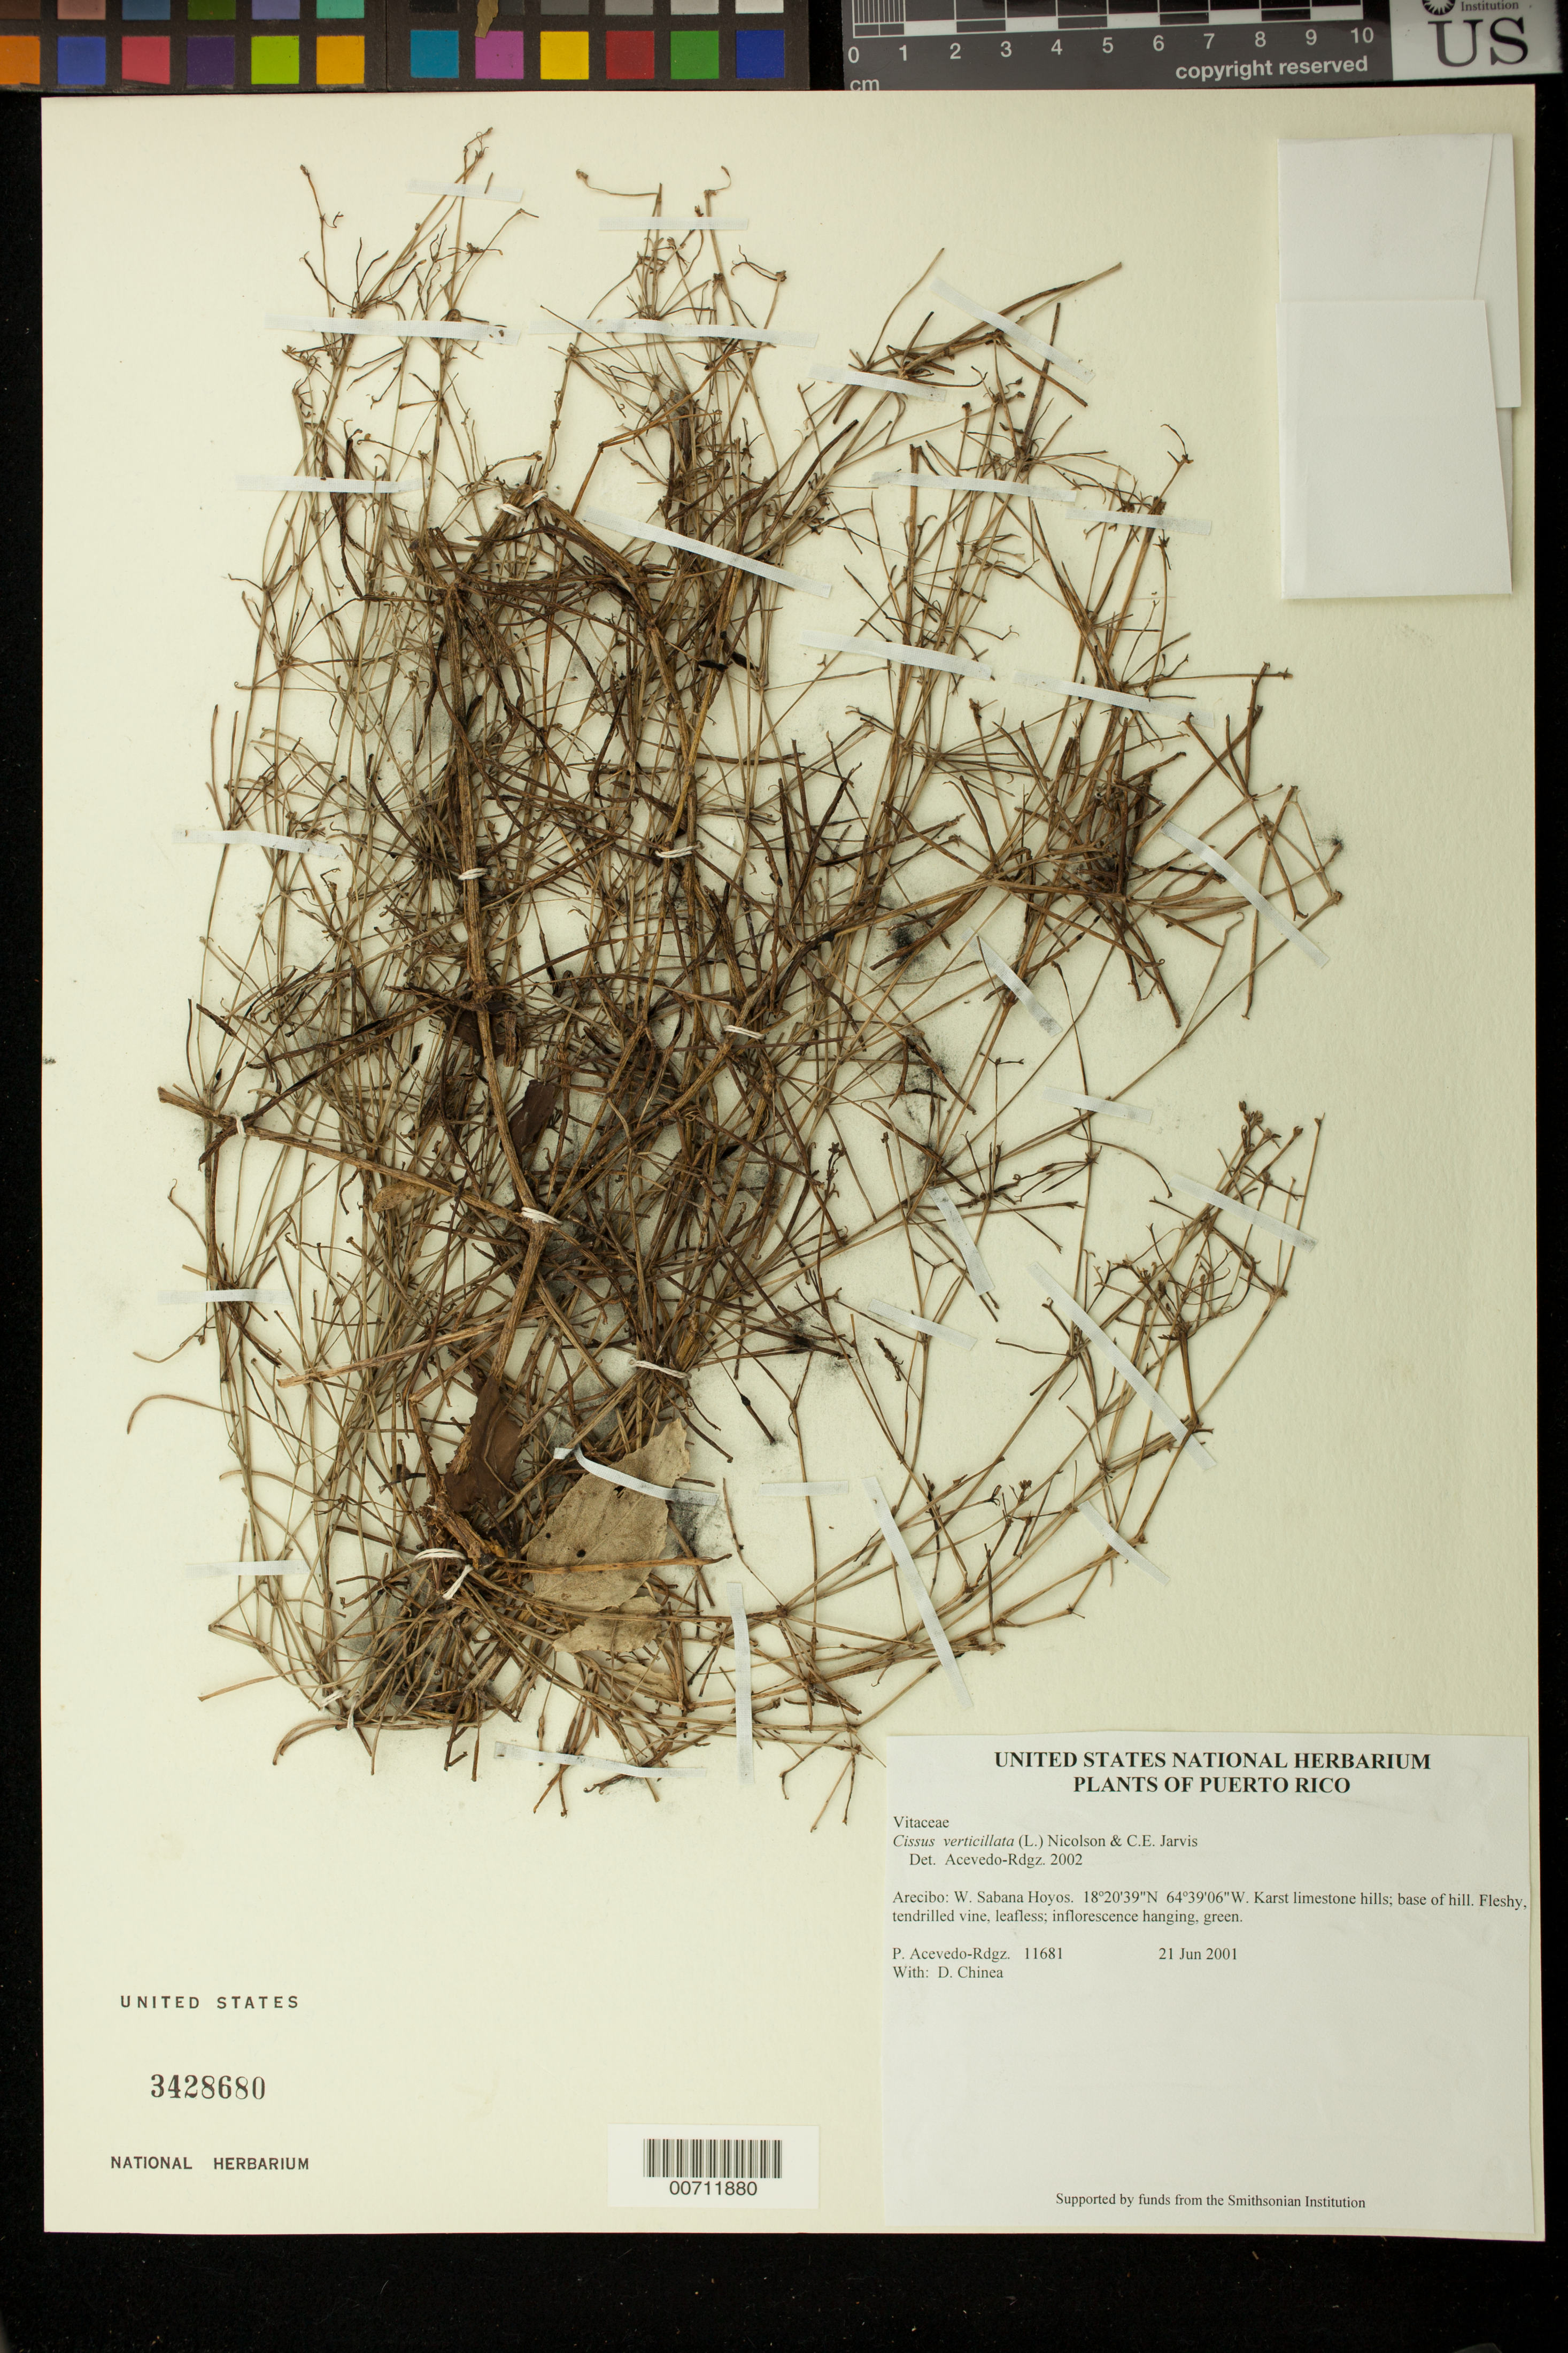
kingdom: Plantae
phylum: Tracheophyta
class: Magnoliopsida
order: Vitales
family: Vitaceae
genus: Cissus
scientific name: Cissus verticillata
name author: (L.) Nicolson & C.E. Jarvis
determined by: Acevedo-Rodríguez, P., (BOT), Smithsonian Institution - National Museum of Natural History (UNITED STATES)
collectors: P. Acevedo-Rodr. & D. Chinea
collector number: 11681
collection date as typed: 21 Jun 2001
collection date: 2001-06-21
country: Puerto Rico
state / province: Arecibo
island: Puerto Rico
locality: Arecibo: W. Sabana Hoyos.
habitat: Karst limestone hills; base of hill.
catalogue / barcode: US 3428680